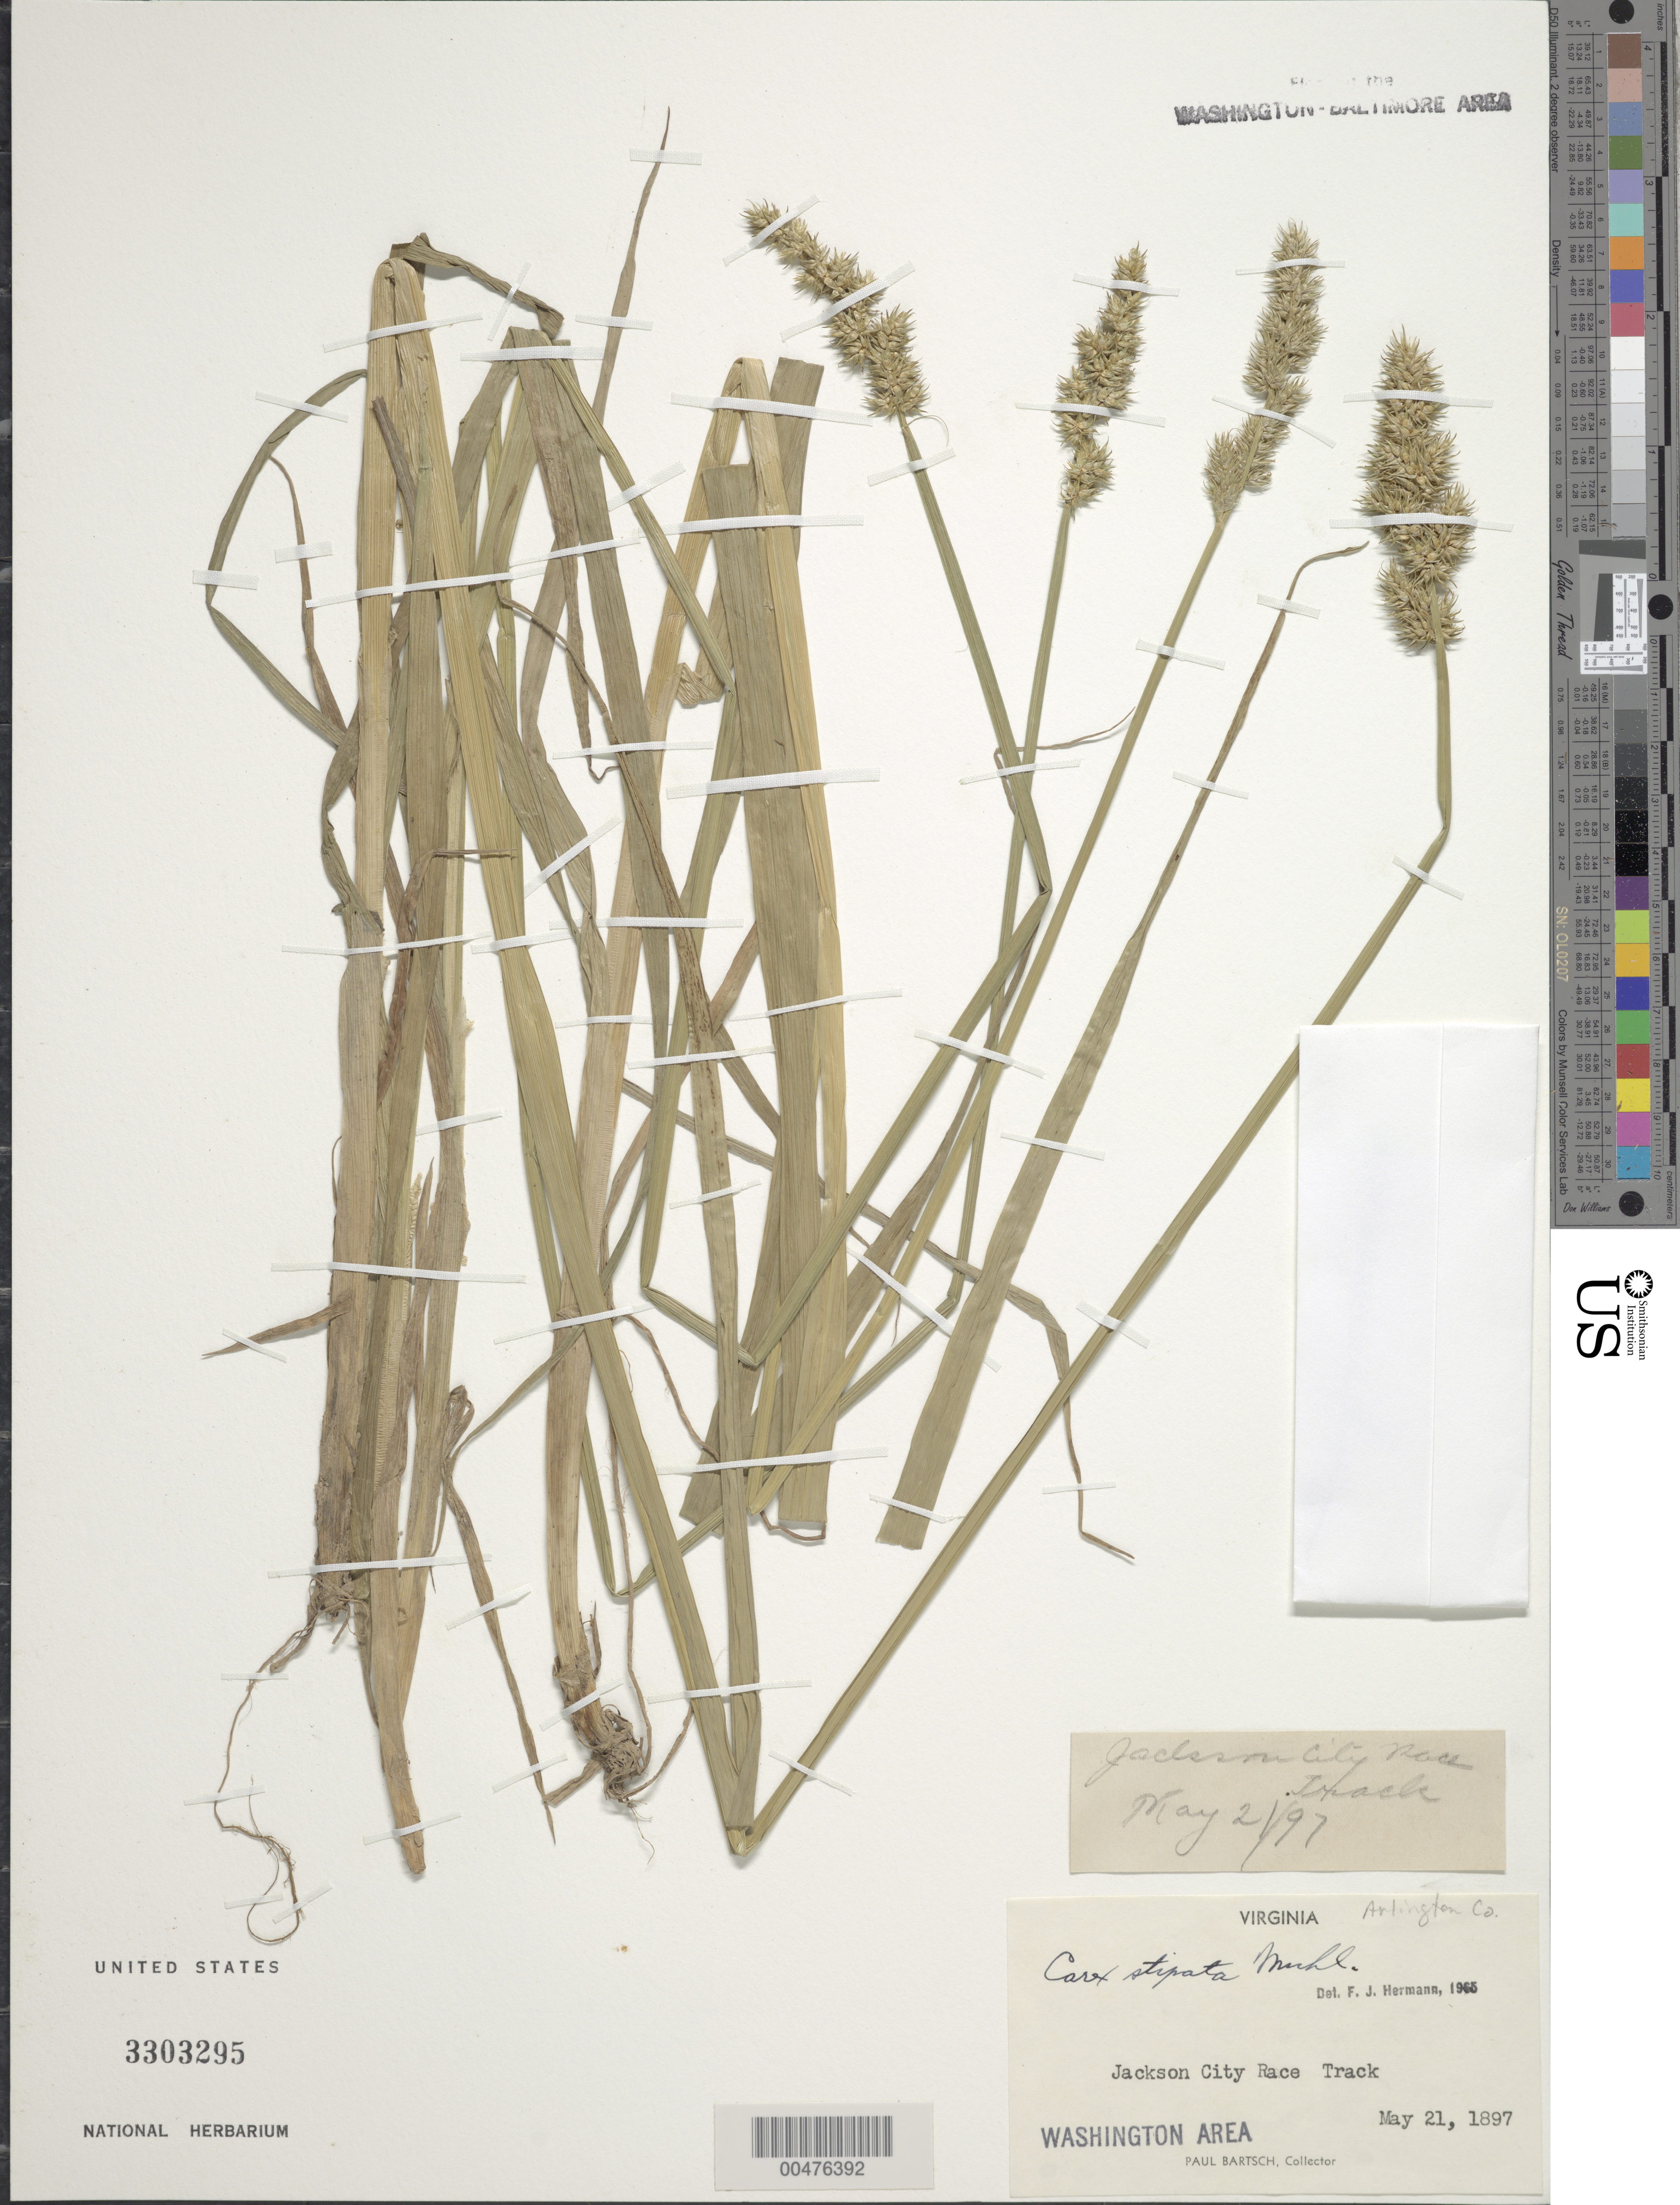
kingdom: Plantae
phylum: Tracheophyta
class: Liliopsida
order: Poales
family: Cyperaceae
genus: Carex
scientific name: Carex stipata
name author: Muhl. ex Willd.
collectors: P. Bartsch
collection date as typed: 21 May 1897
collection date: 1897-05-21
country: United States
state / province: Virginia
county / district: Arlington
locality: Jackson City Race Track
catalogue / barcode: US 3303295